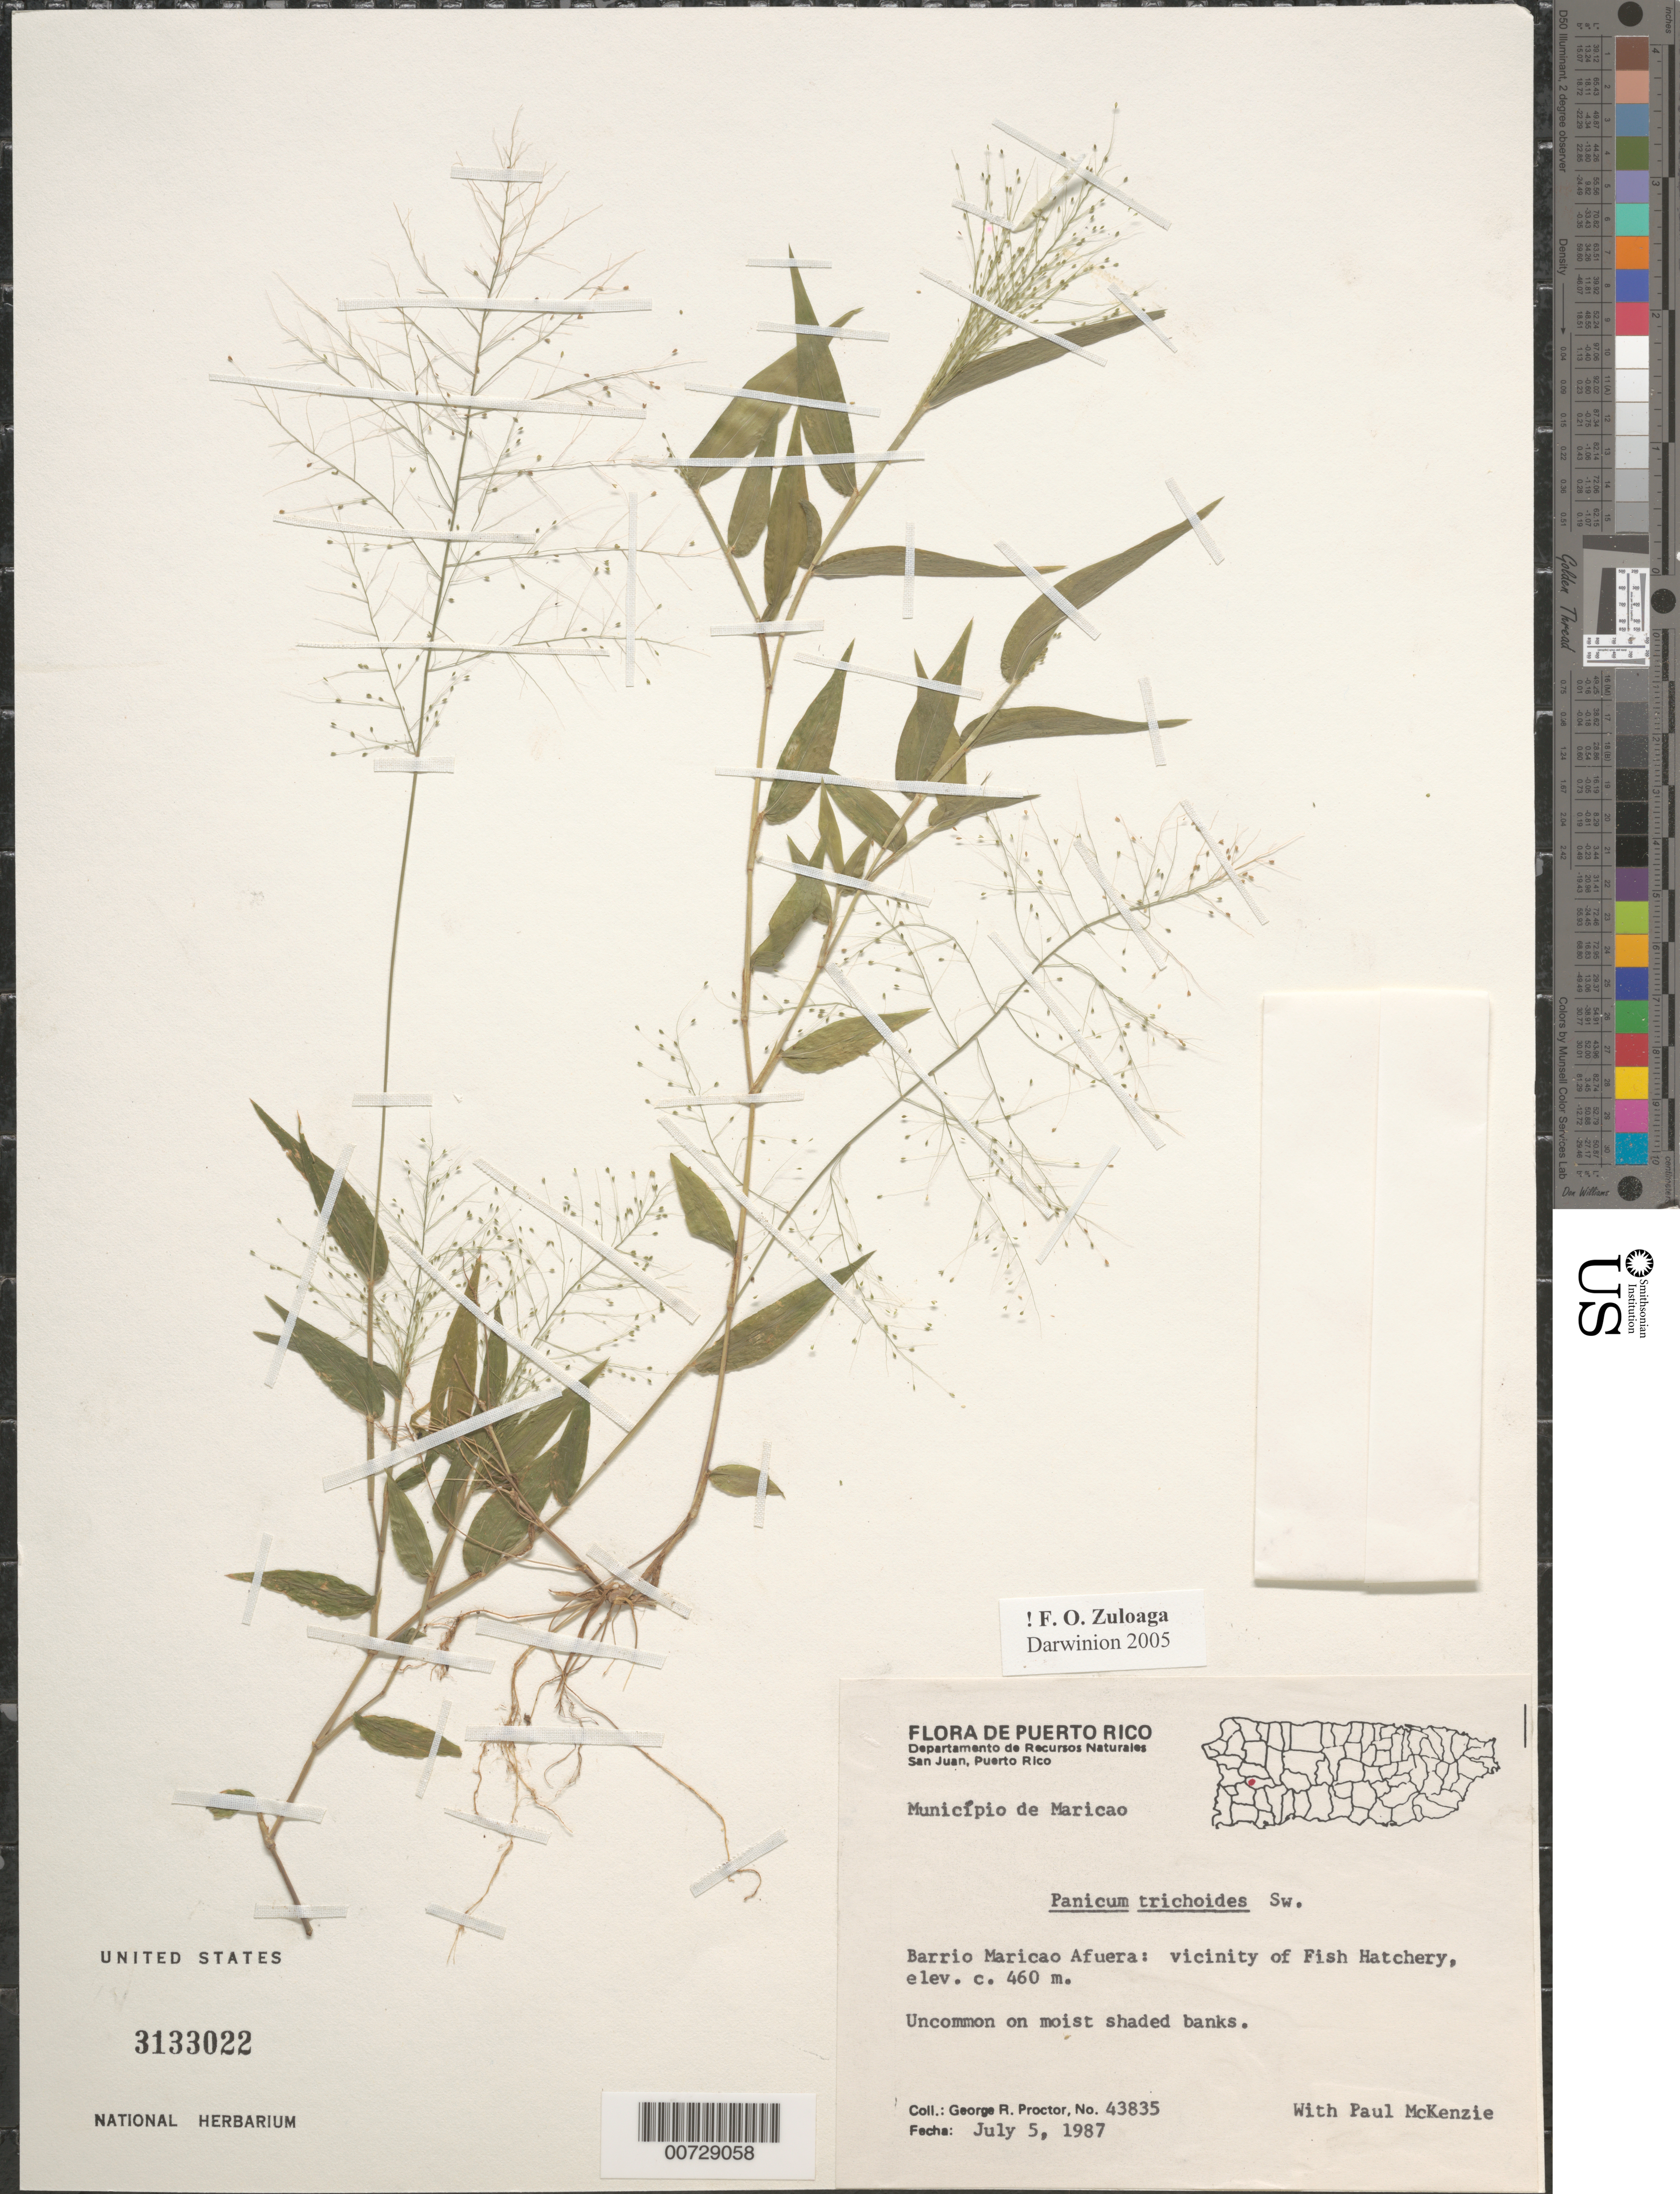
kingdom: Plantae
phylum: Tracheophyta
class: Liliopsida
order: Poales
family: Poaceae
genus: Panicum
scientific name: Panicum trichoides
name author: Sw.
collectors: G. R. Proctor & P. Mckenzie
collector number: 43835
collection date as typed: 05 Jul 1987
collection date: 1987-07-05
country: Puerto Rico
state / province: Maricao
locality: Barrio Maricao Afuera: vic of Fish Hatchery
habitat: On moist shaded banks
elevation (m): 460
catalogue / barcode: US 3133022